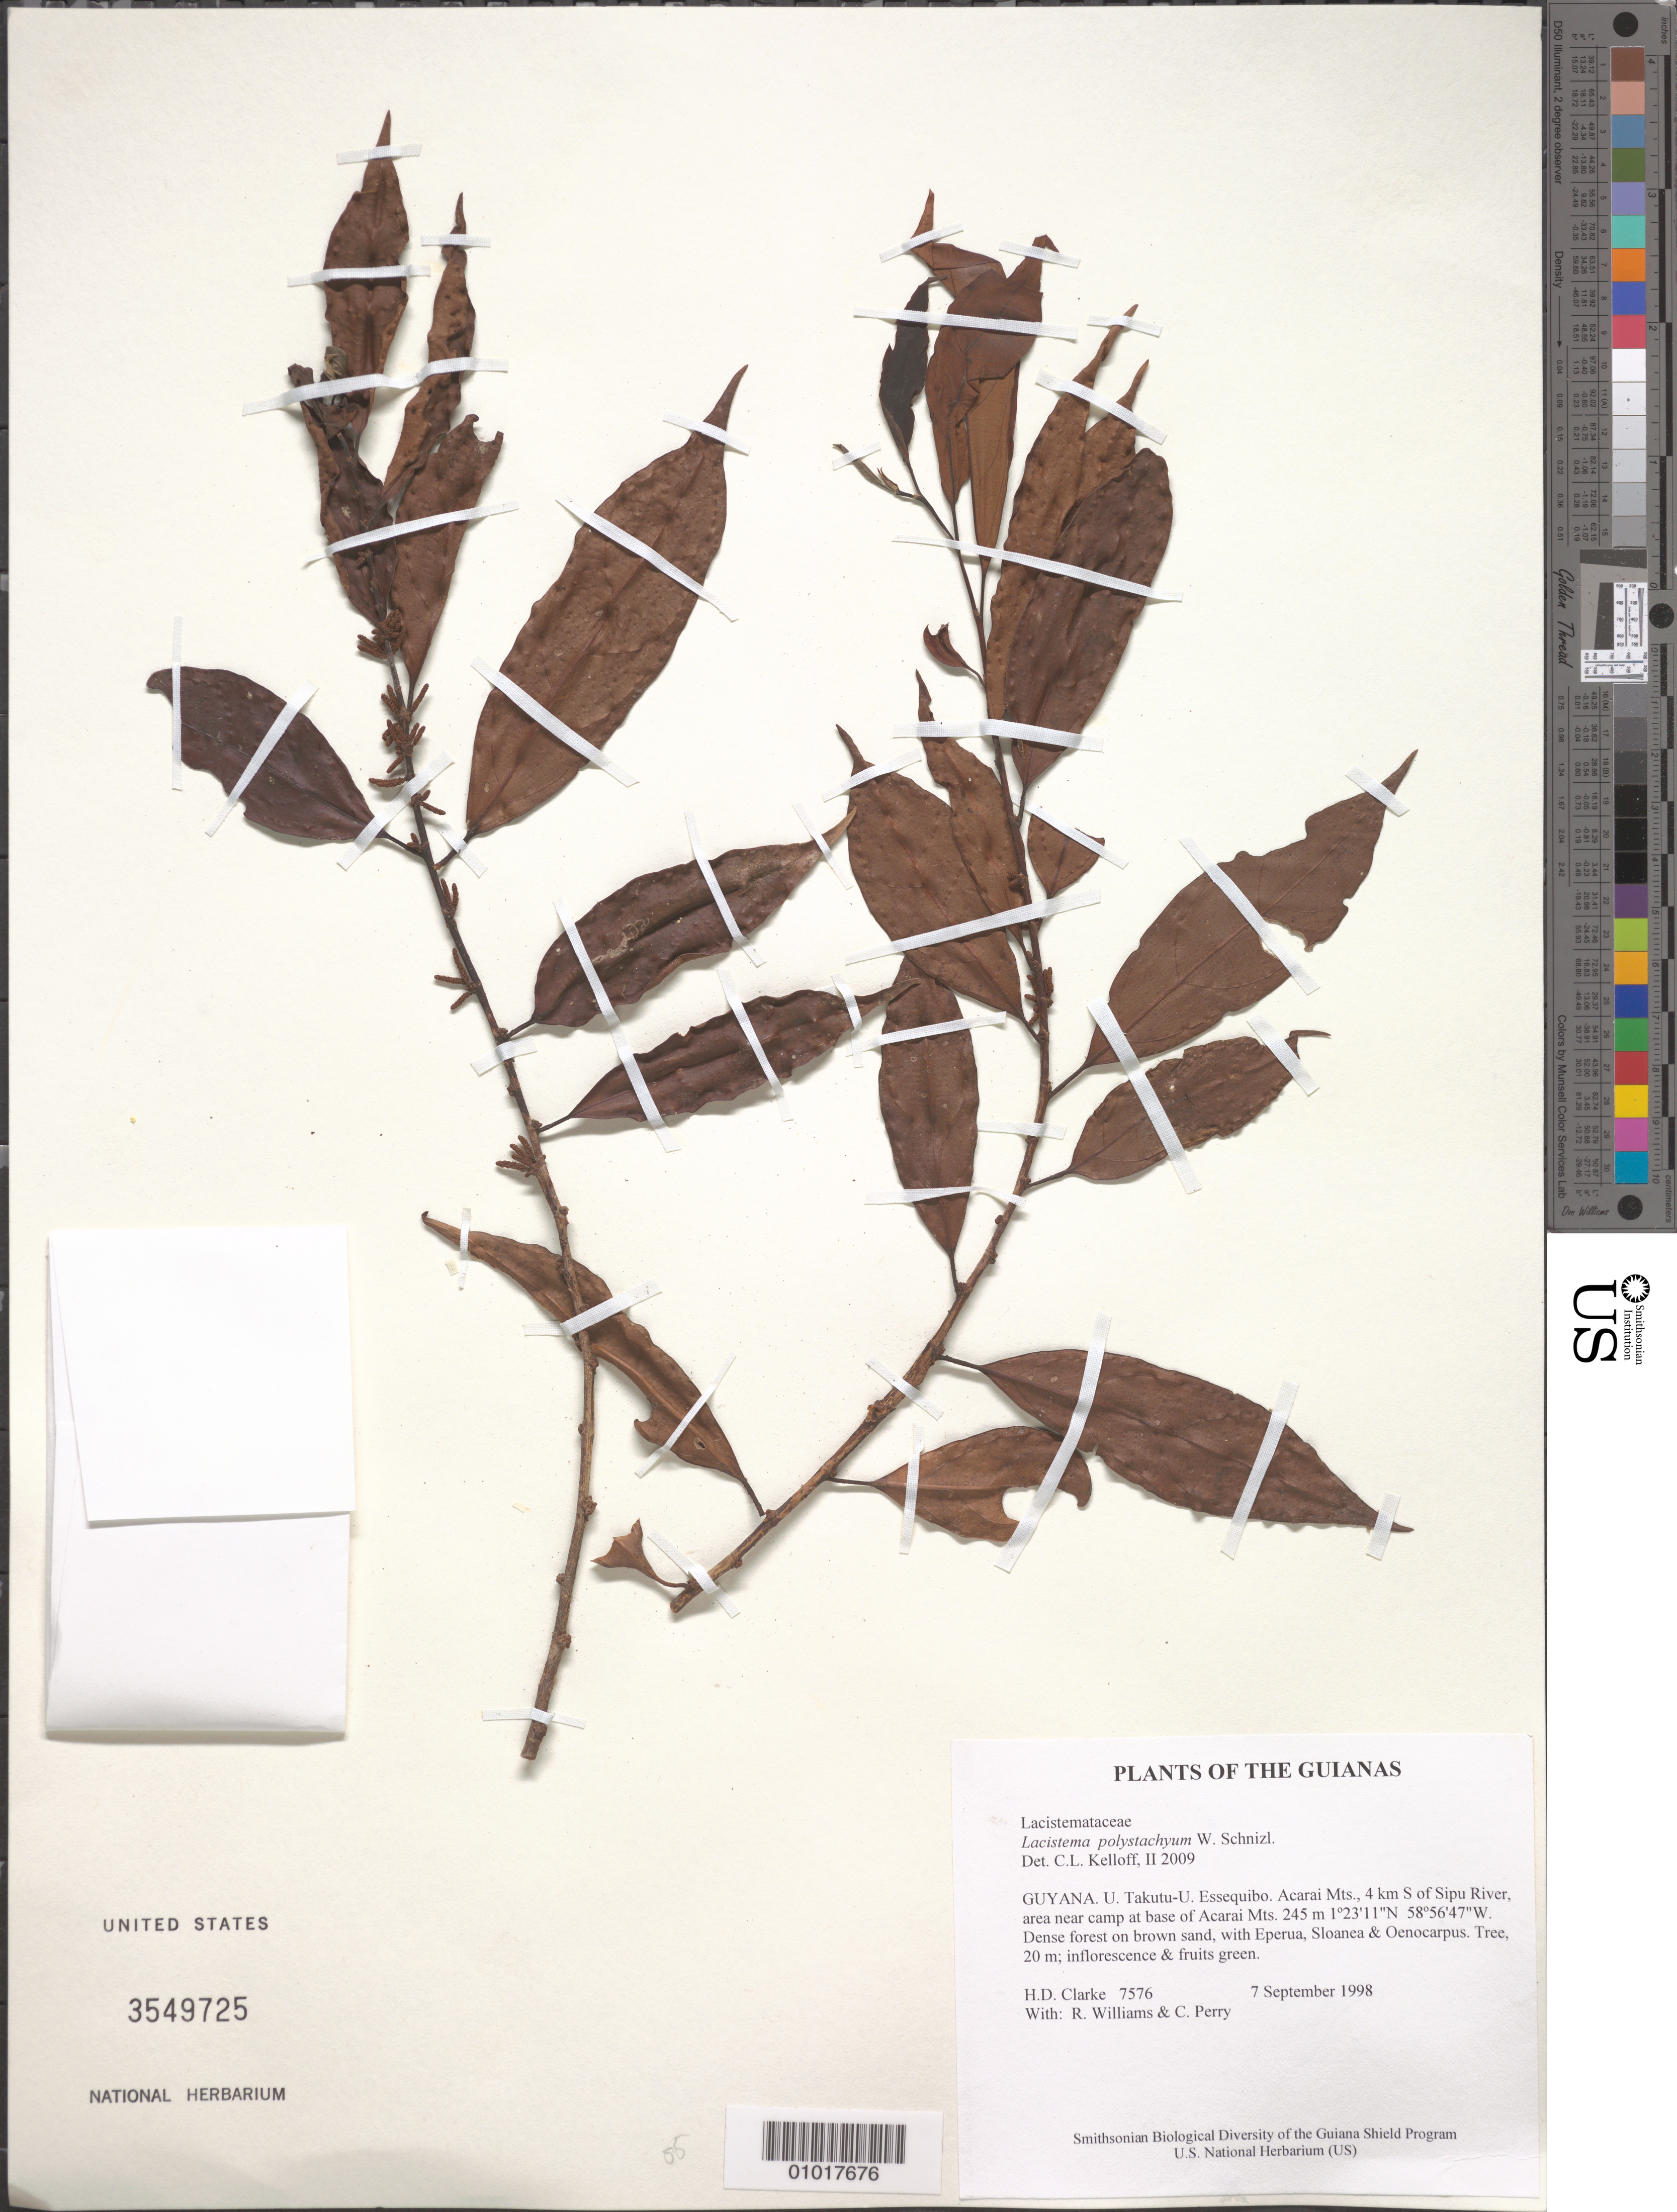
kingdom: Plantae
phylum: Tracheophyta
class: Magnoliopsida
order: Malpighiales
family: Lacistemataceae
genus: Lacistema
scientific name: Lacistema polystachyum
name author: Schnizl.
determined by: Kelloff, Carol L., (US), Smithsonian Institution - National Museum of Natural History (UNITED STATES)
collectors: H. D. Clarke, R. Williams & C. Perry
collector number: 7576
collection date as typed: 7 September 1998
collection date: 1998-09-07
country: Guyana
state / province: U. Takutu-U. Essequibo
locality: Acarai Mts., 4 km S of Sipu River, area near camp at base of Acarai Mts.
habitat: Dense forest on brown sand, with Eperua, Sloanea & Oenocarpus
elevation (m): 245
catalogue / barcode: US 3549725